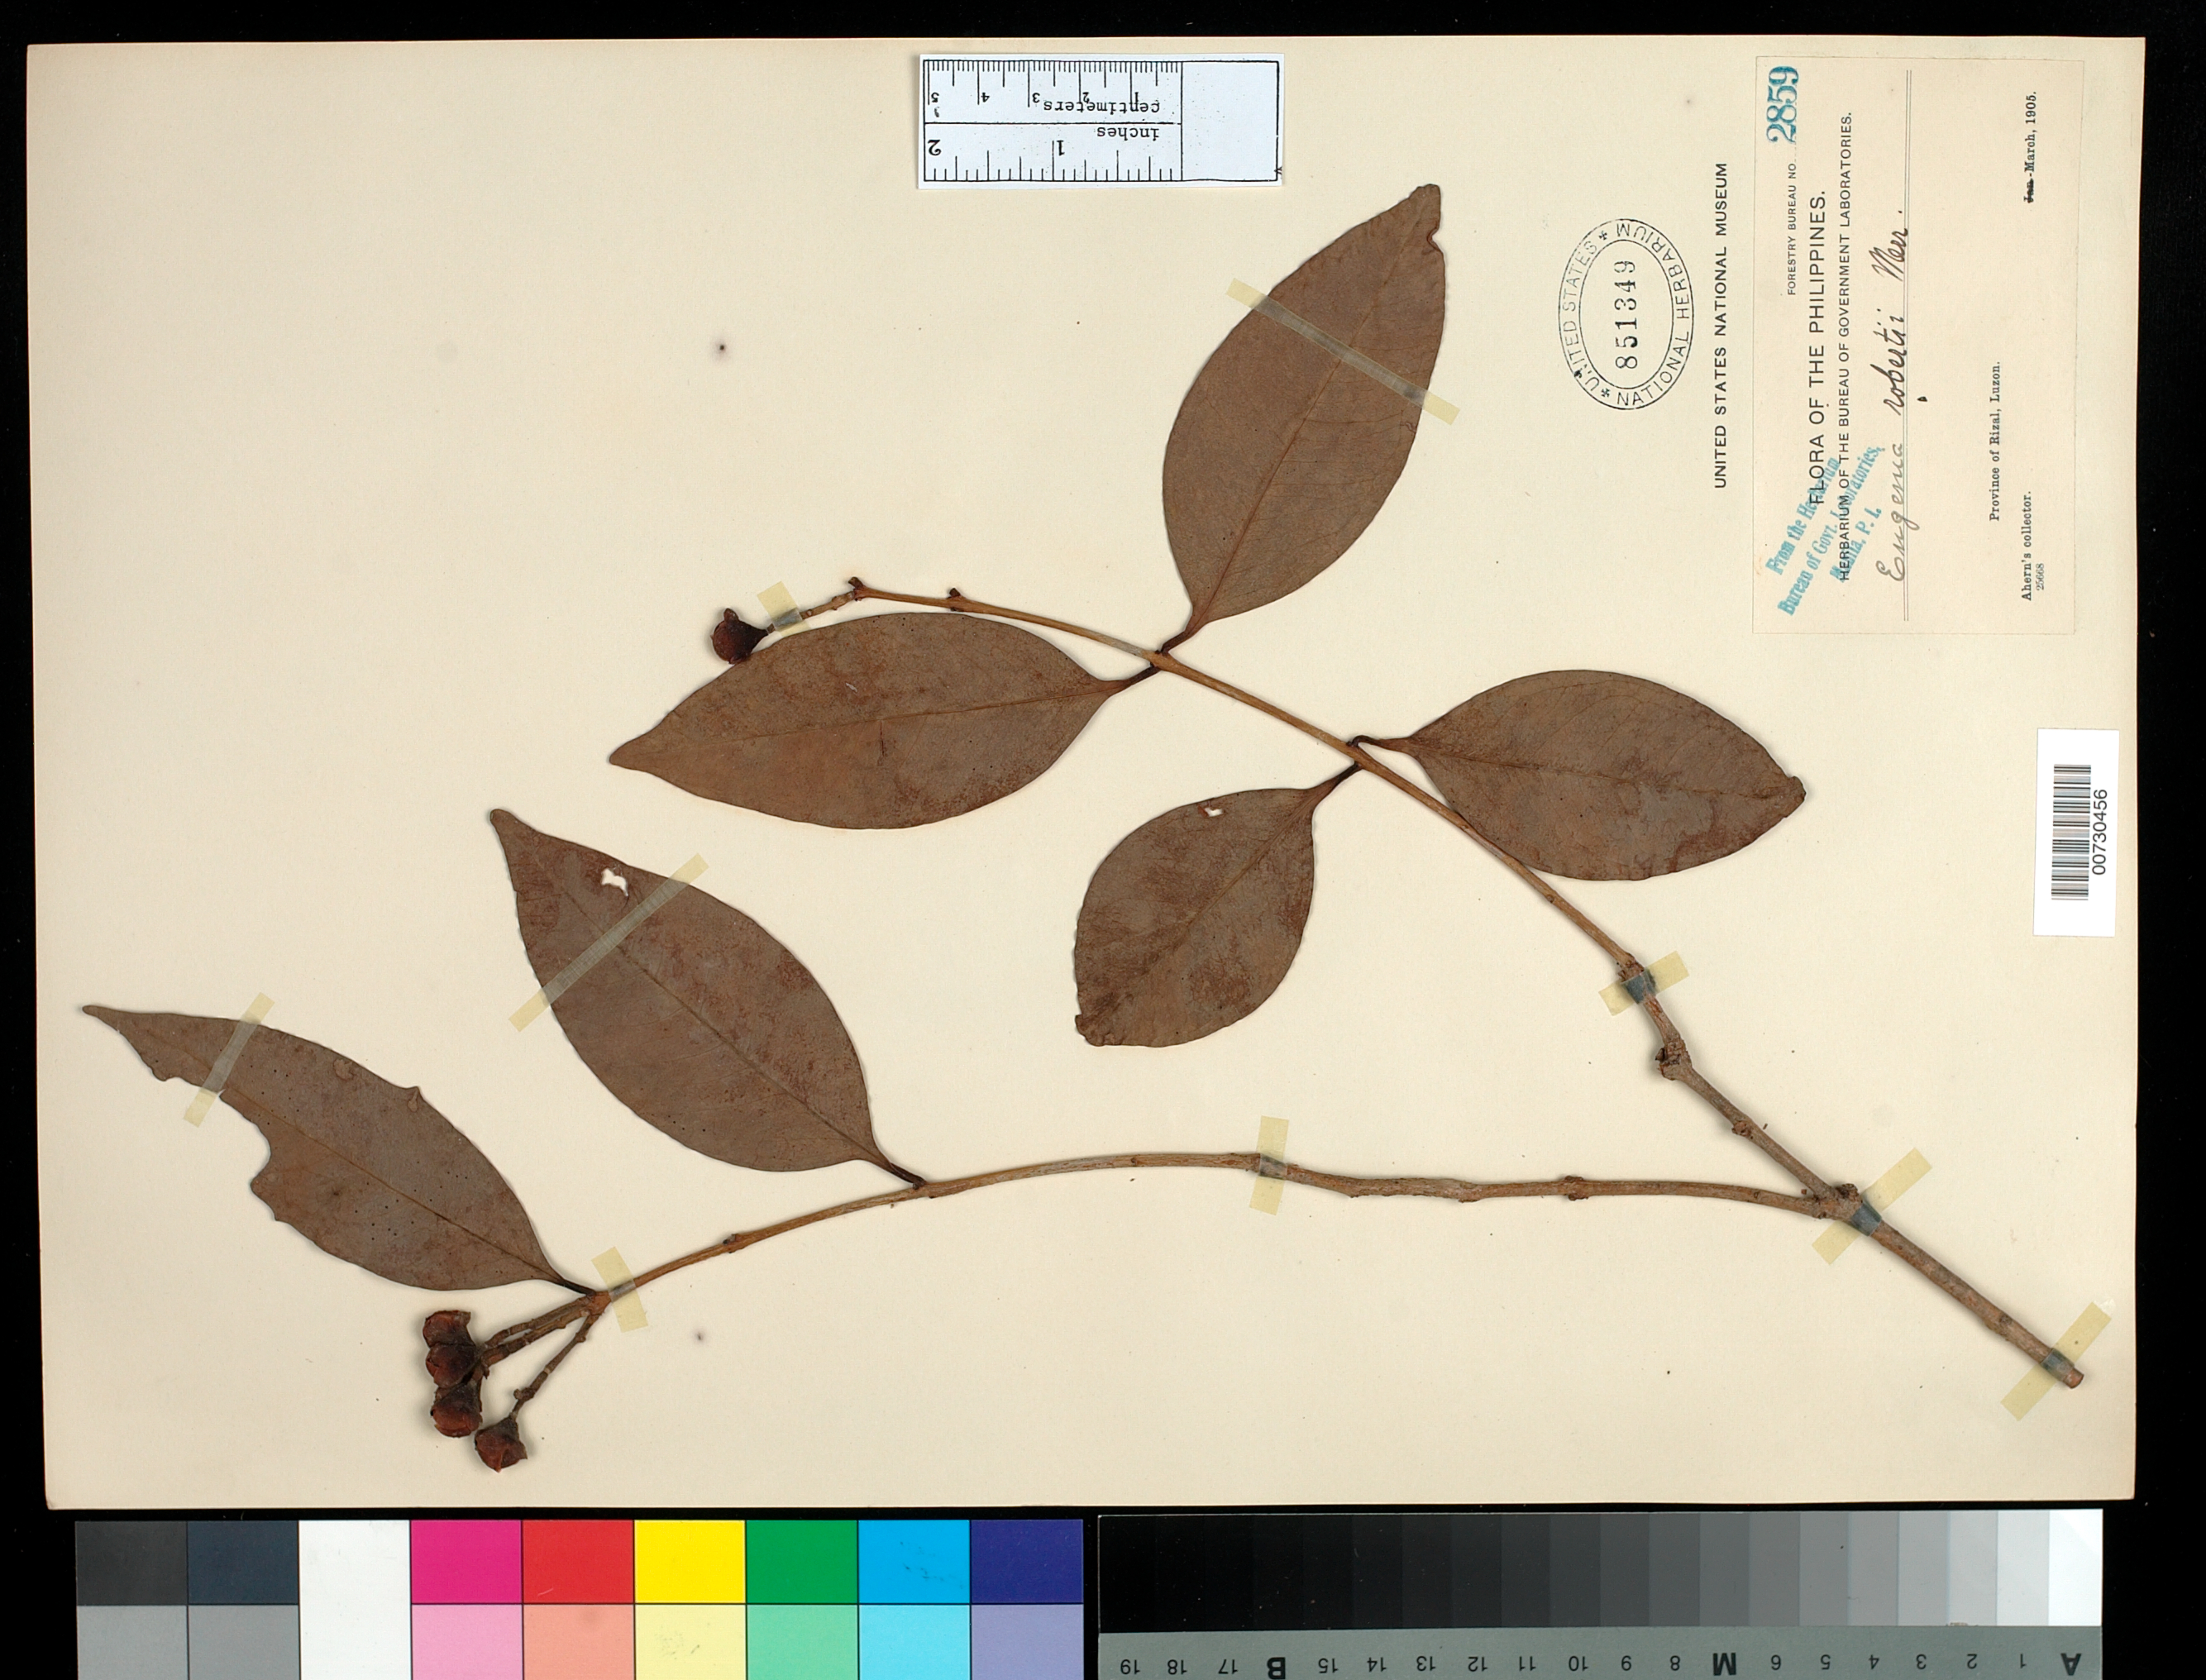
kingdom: Plantae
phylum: Tracheophyta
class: Magnoliopsida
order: Myrtales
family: Myrtaceae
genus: Syzygium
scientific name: Syzygium robertii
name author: (Merr.) Merr.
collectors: Ahern's collector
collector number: For. Bur. 2859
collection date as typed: Mar 1905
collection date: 1905-03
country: Philippines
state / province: Calabarzon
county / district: Rizal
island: Luzon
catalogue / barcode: US 851349